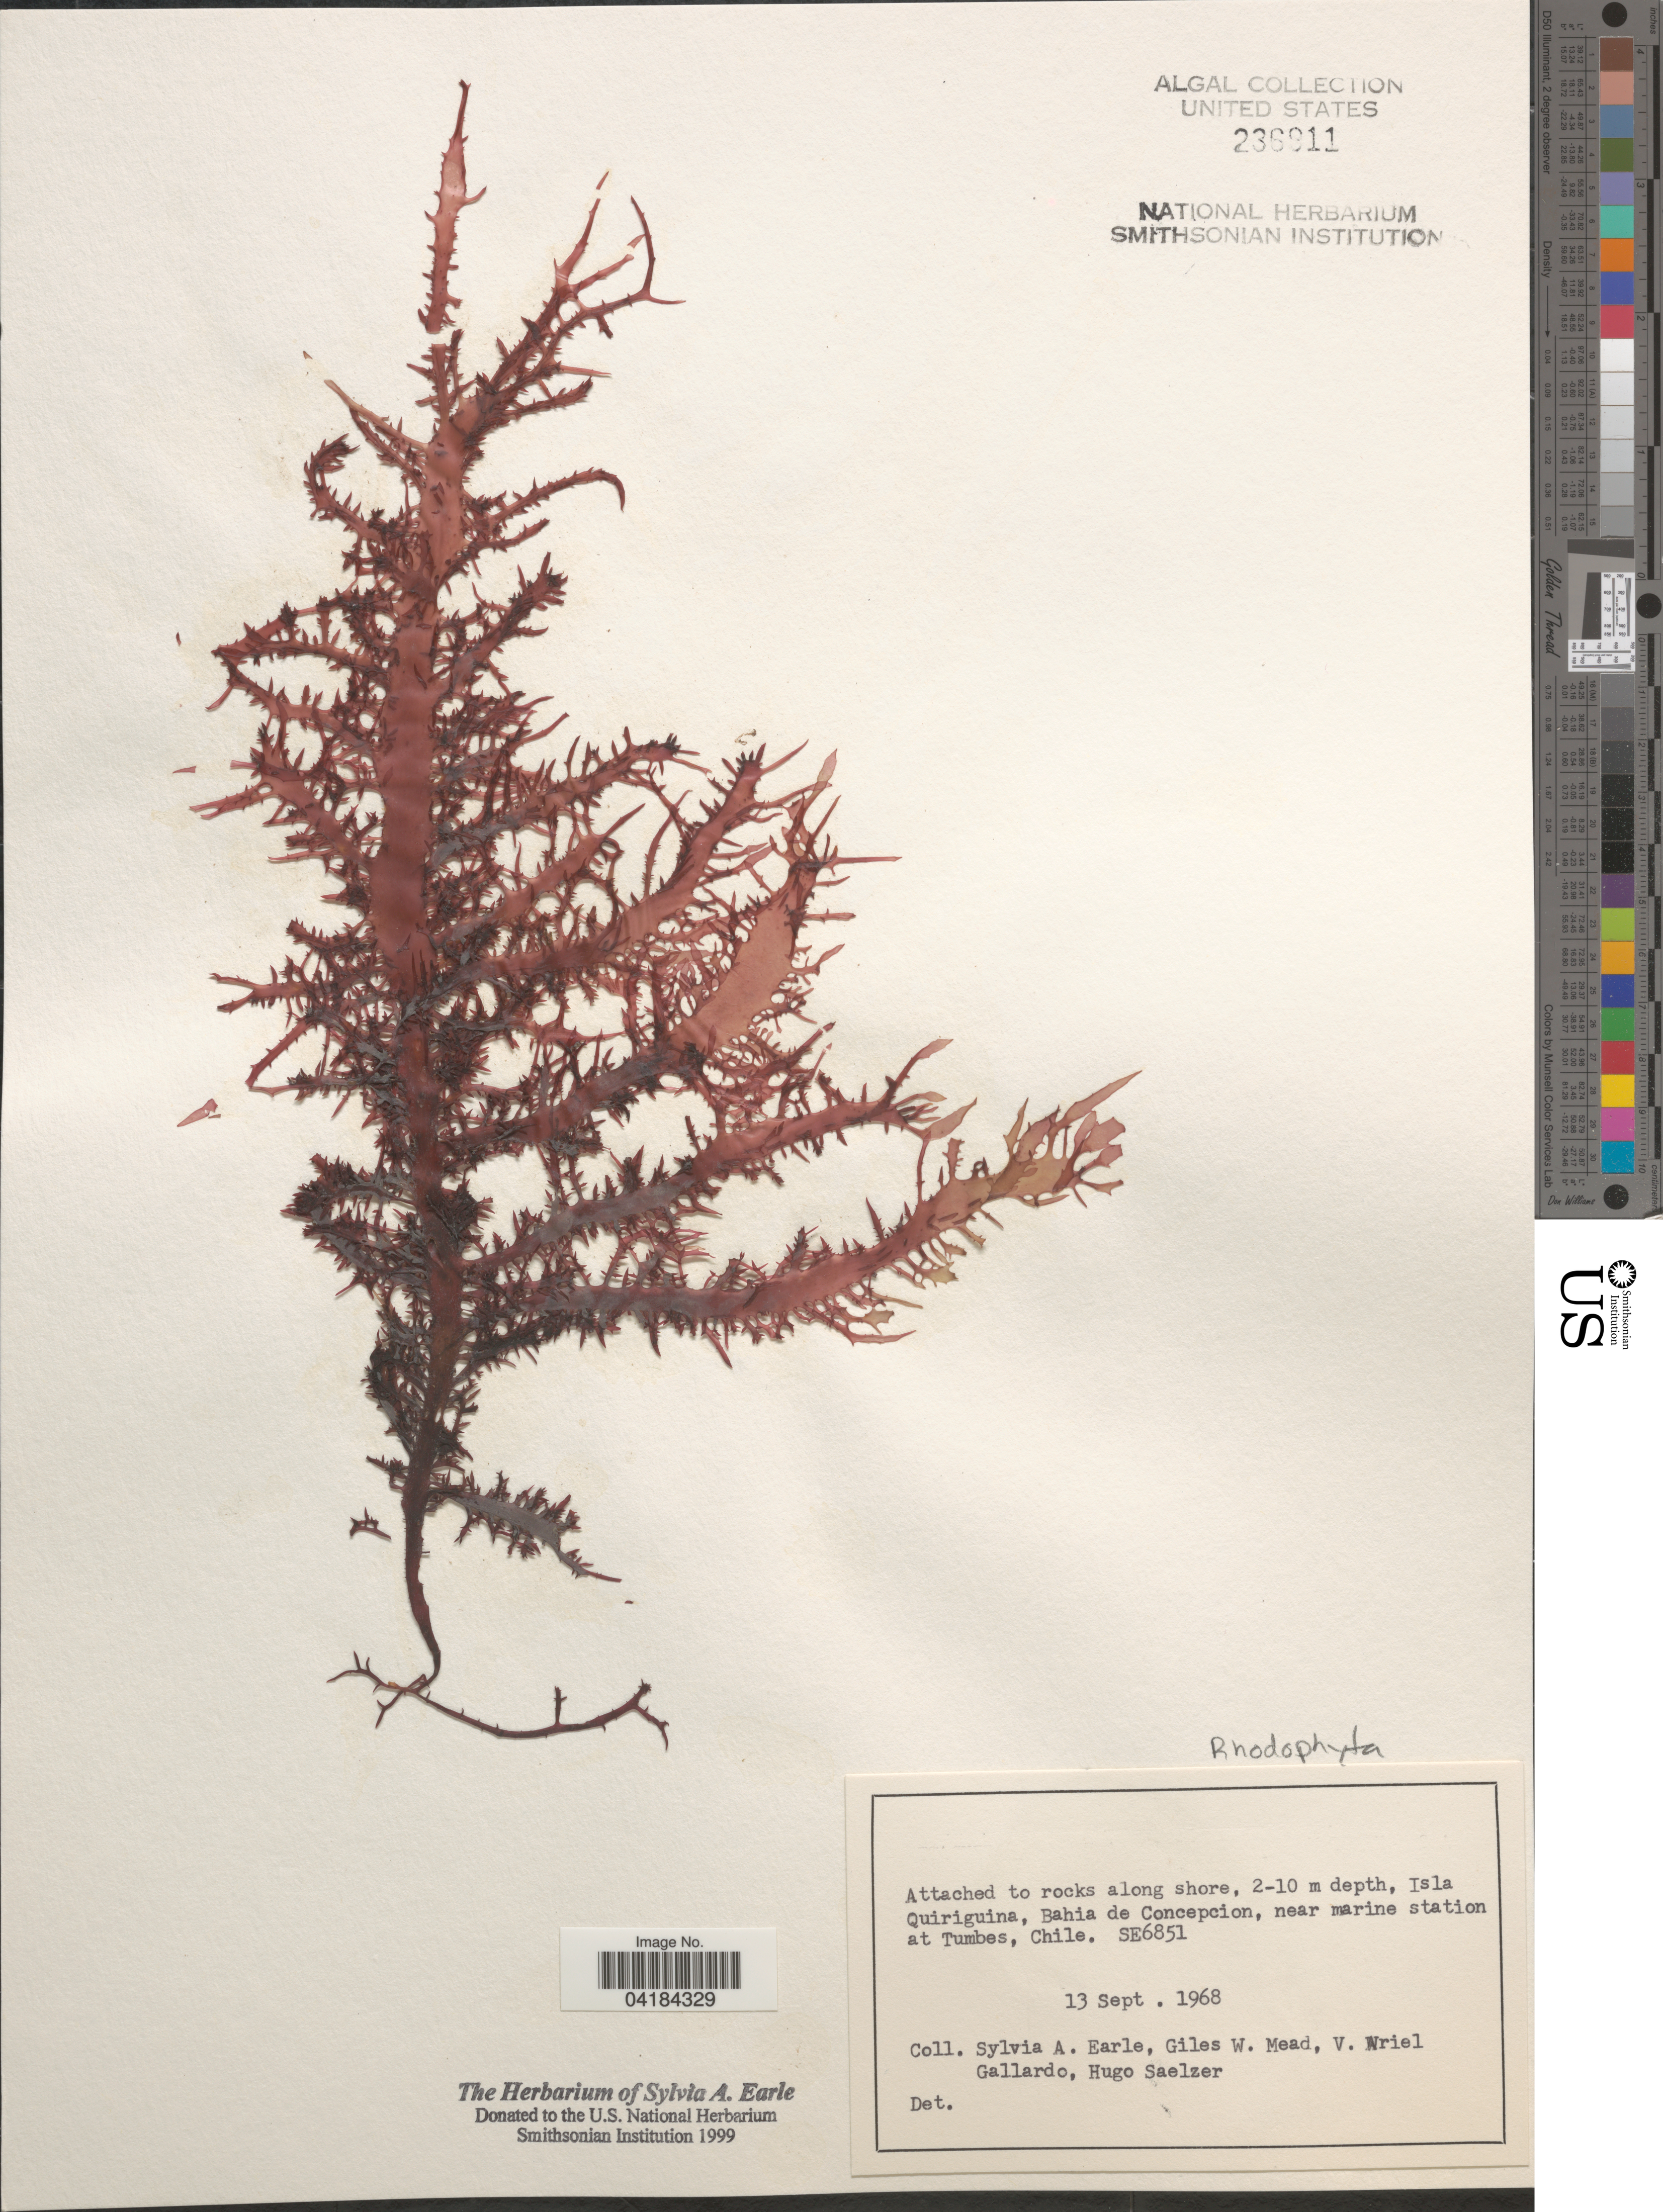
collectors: S. A. Earle, G. W. Mead, V. Gallardo & H. Saelzer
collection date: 1968-09-13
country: Chile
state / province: Bio-Bío (VIII)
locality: Isla Quiriguina [ = Quiriquina], Bahia de Concepcion, near marine station at Tumbes. SE6851.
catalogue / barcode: US 236911